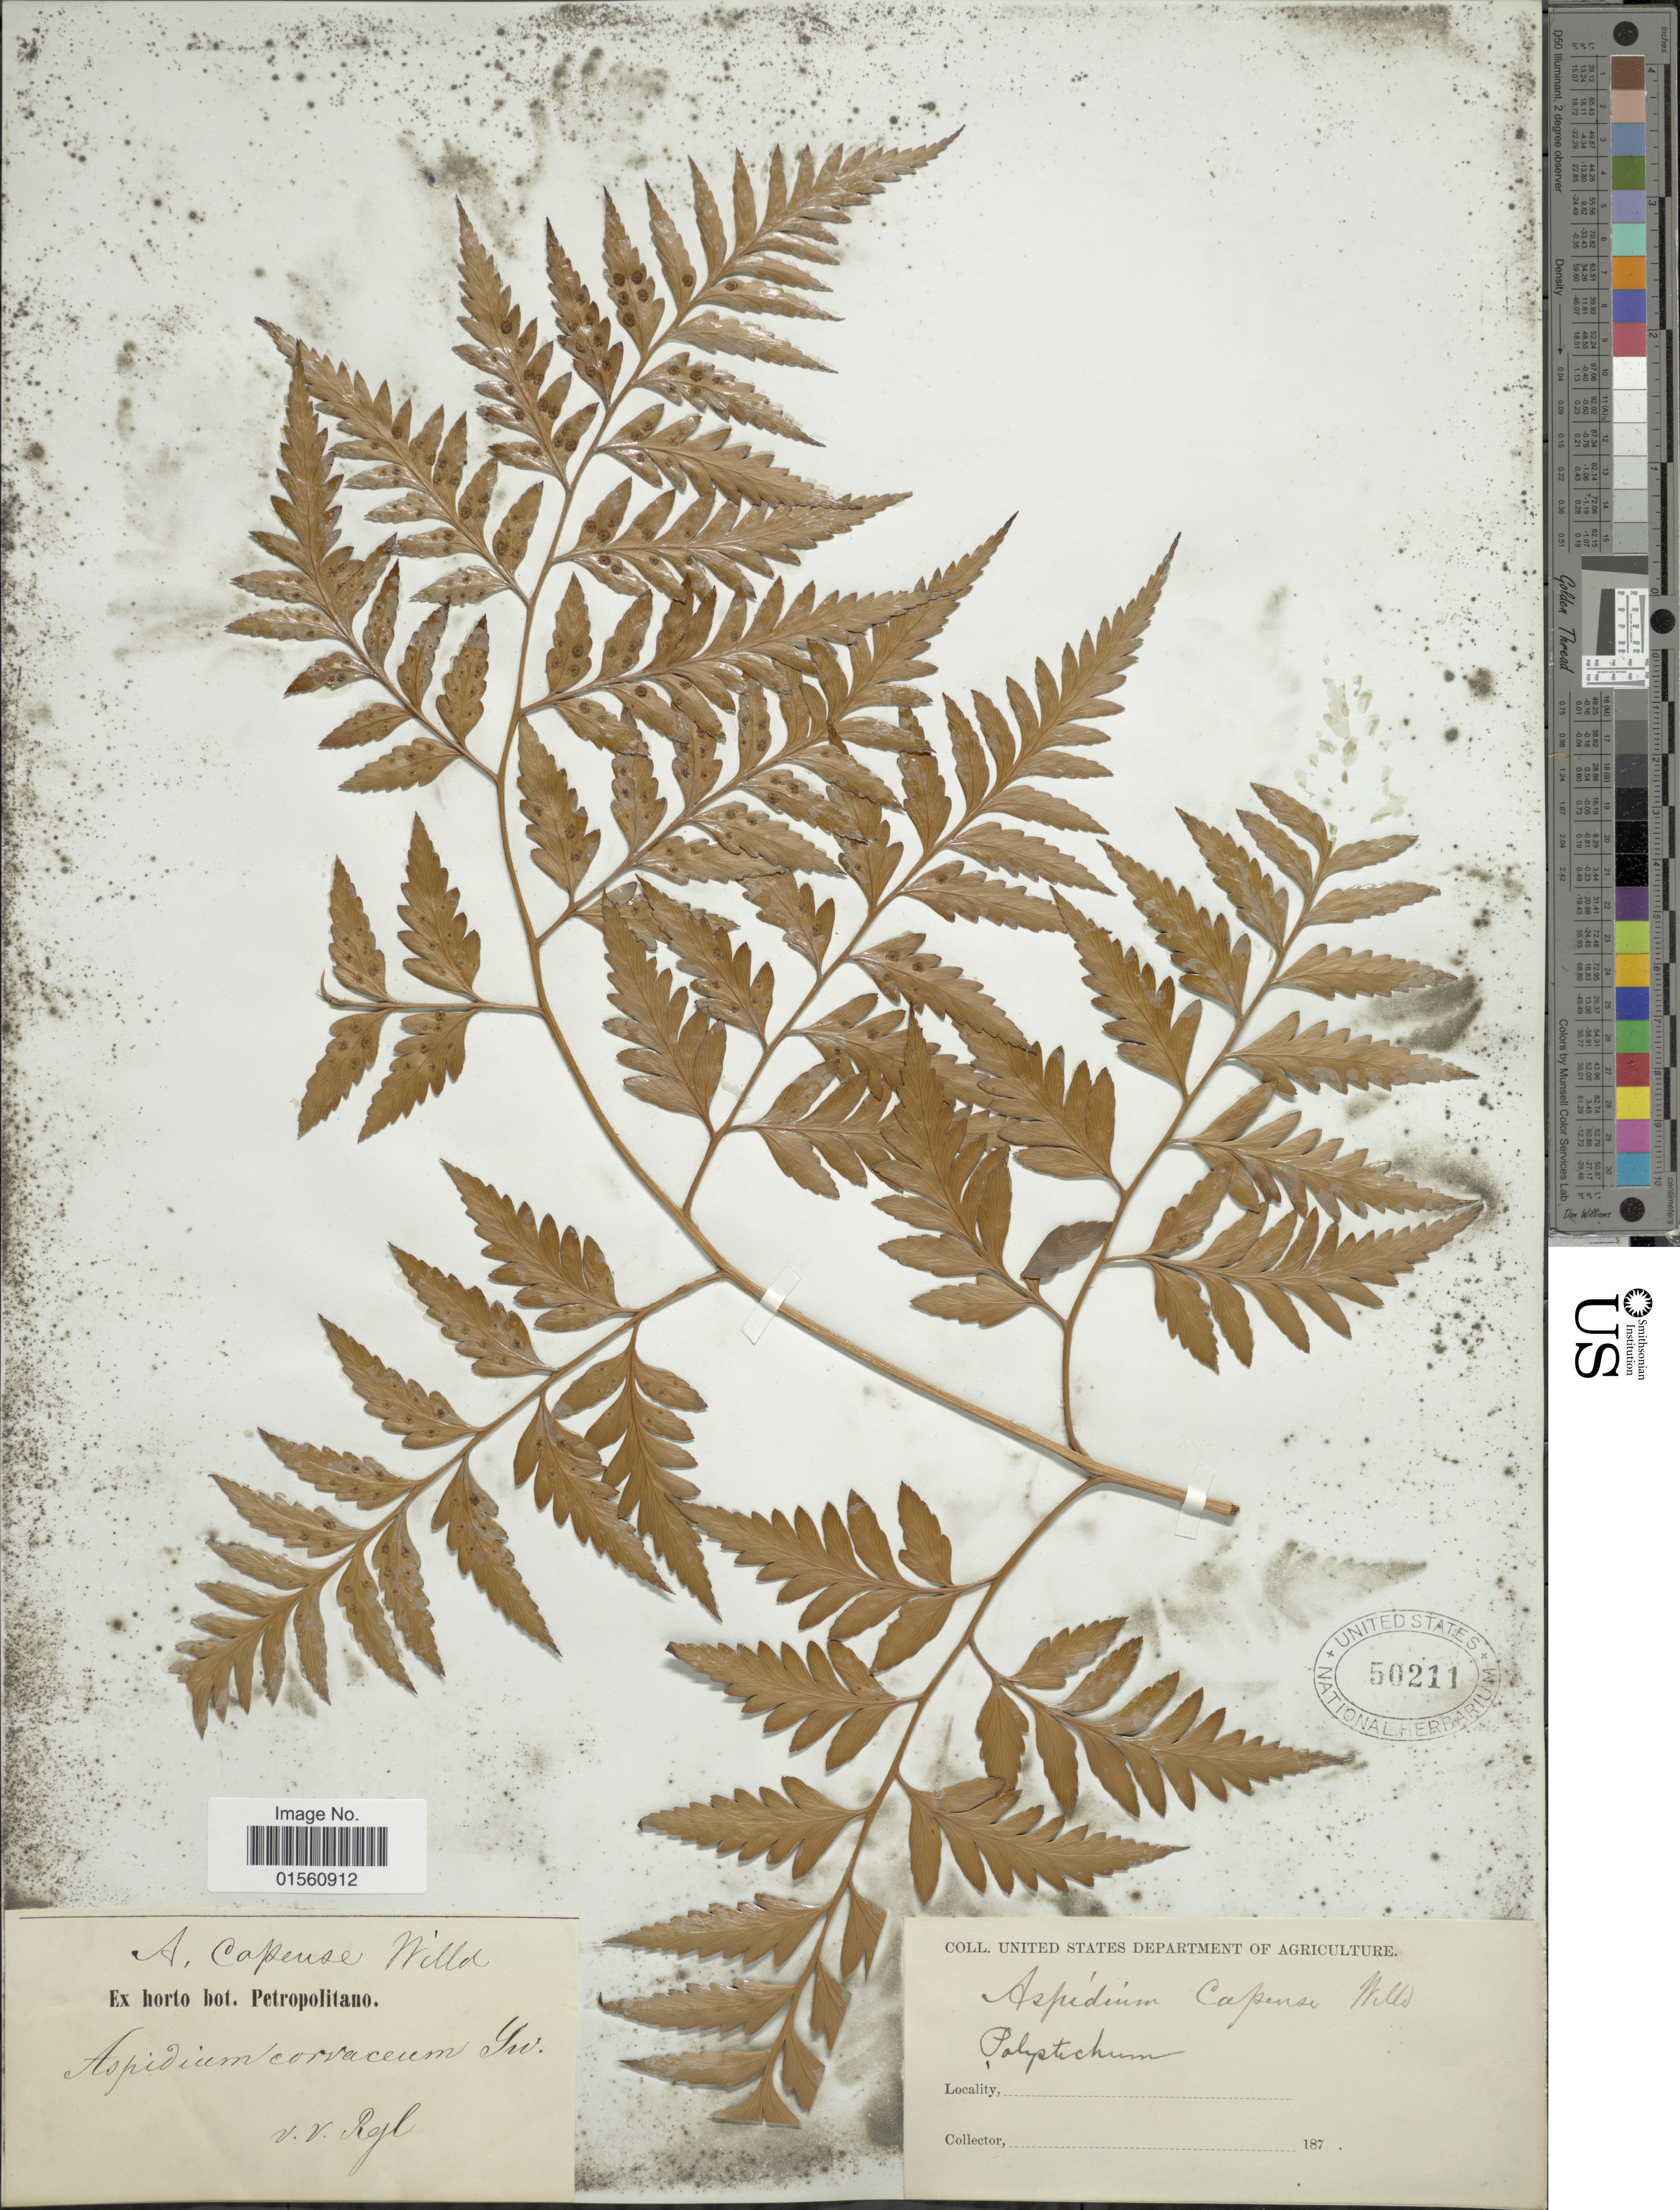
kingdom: Plantae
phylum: Tracheophyta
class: Polypodiopsida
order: Polypodiales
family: Dryopteridaceae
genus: Rumohra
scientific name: Rumohra adiantiformis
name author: (G. Forst.) Ching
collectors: V. Rejl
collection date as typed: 187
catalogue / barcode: US 50211